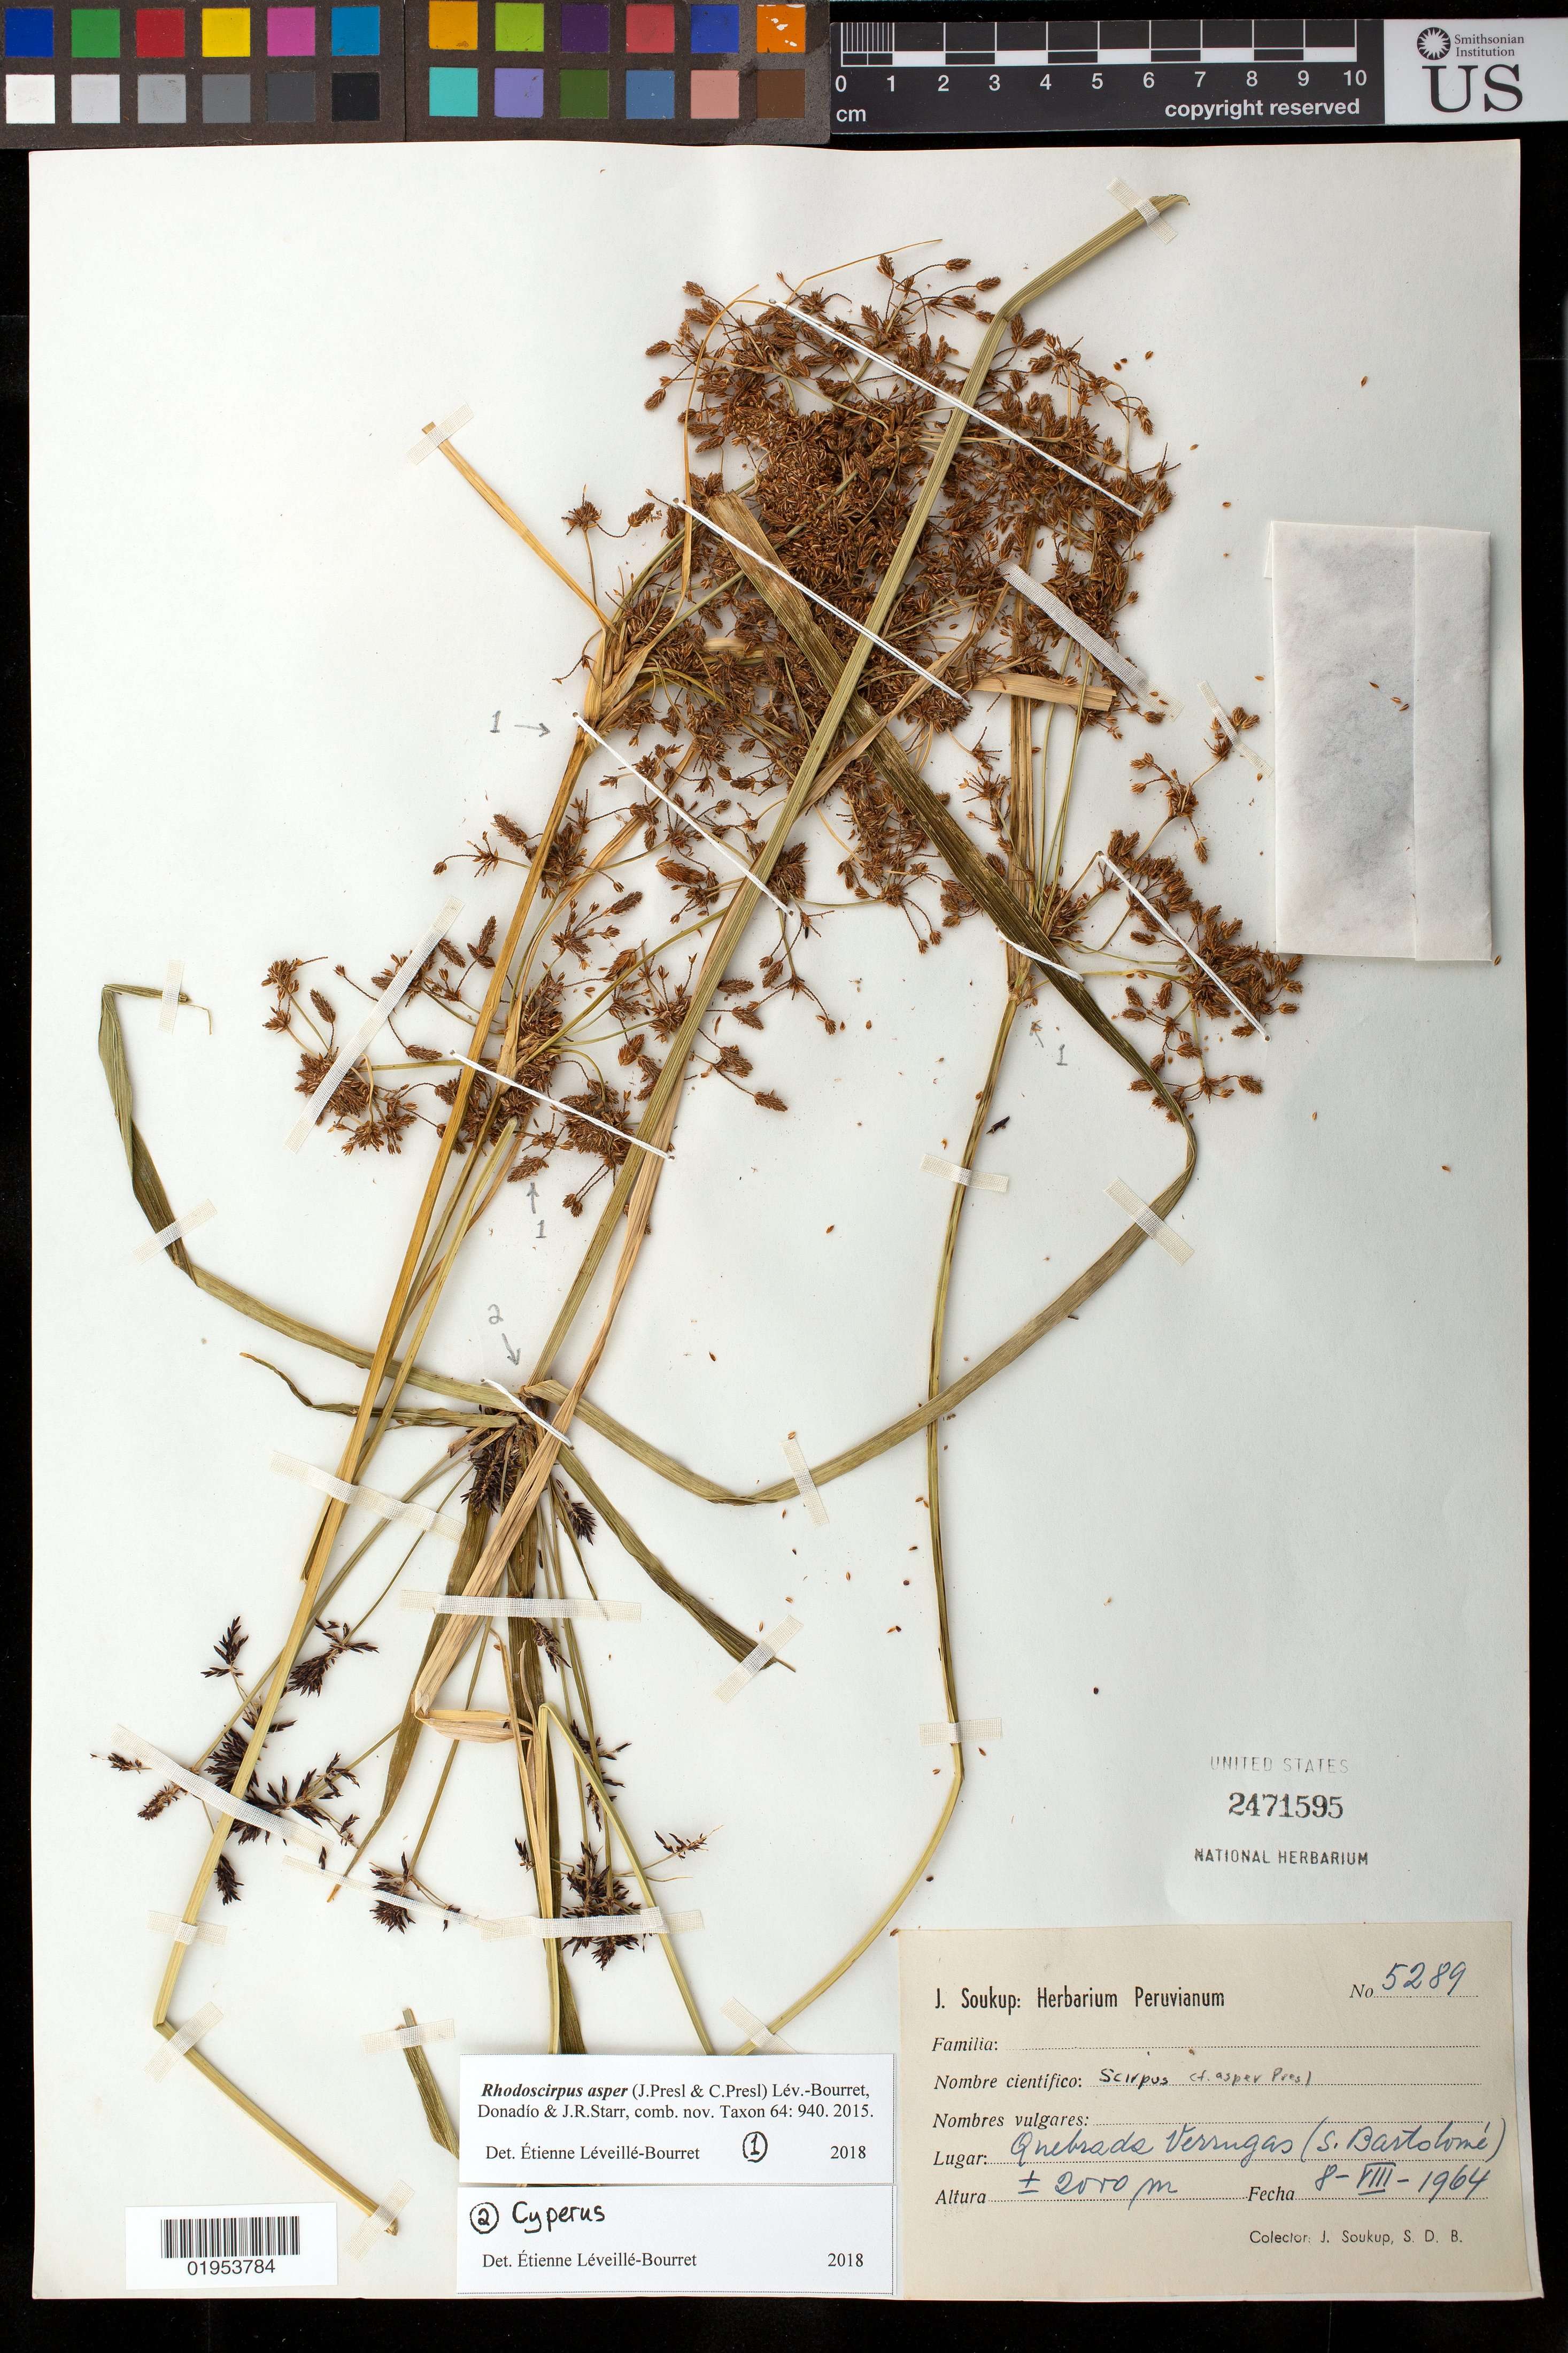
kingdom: Plantae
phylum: Tracheophyta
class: Liliopsida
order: Poales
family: Cyperaceae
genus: Rhodoscirpus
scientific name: Rhodoscirpus asper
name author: (J. Presl & C. Presl) Lév.-Bourret et al.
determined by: Léveillé-Bourret, E.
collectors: J. Soukup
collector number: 5289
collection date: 1964-08-08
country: Peru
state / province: Lima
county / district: Huarochirí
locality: Quebrada Verrugas. San Bartolome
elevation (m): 2010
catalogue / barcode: US 2471595